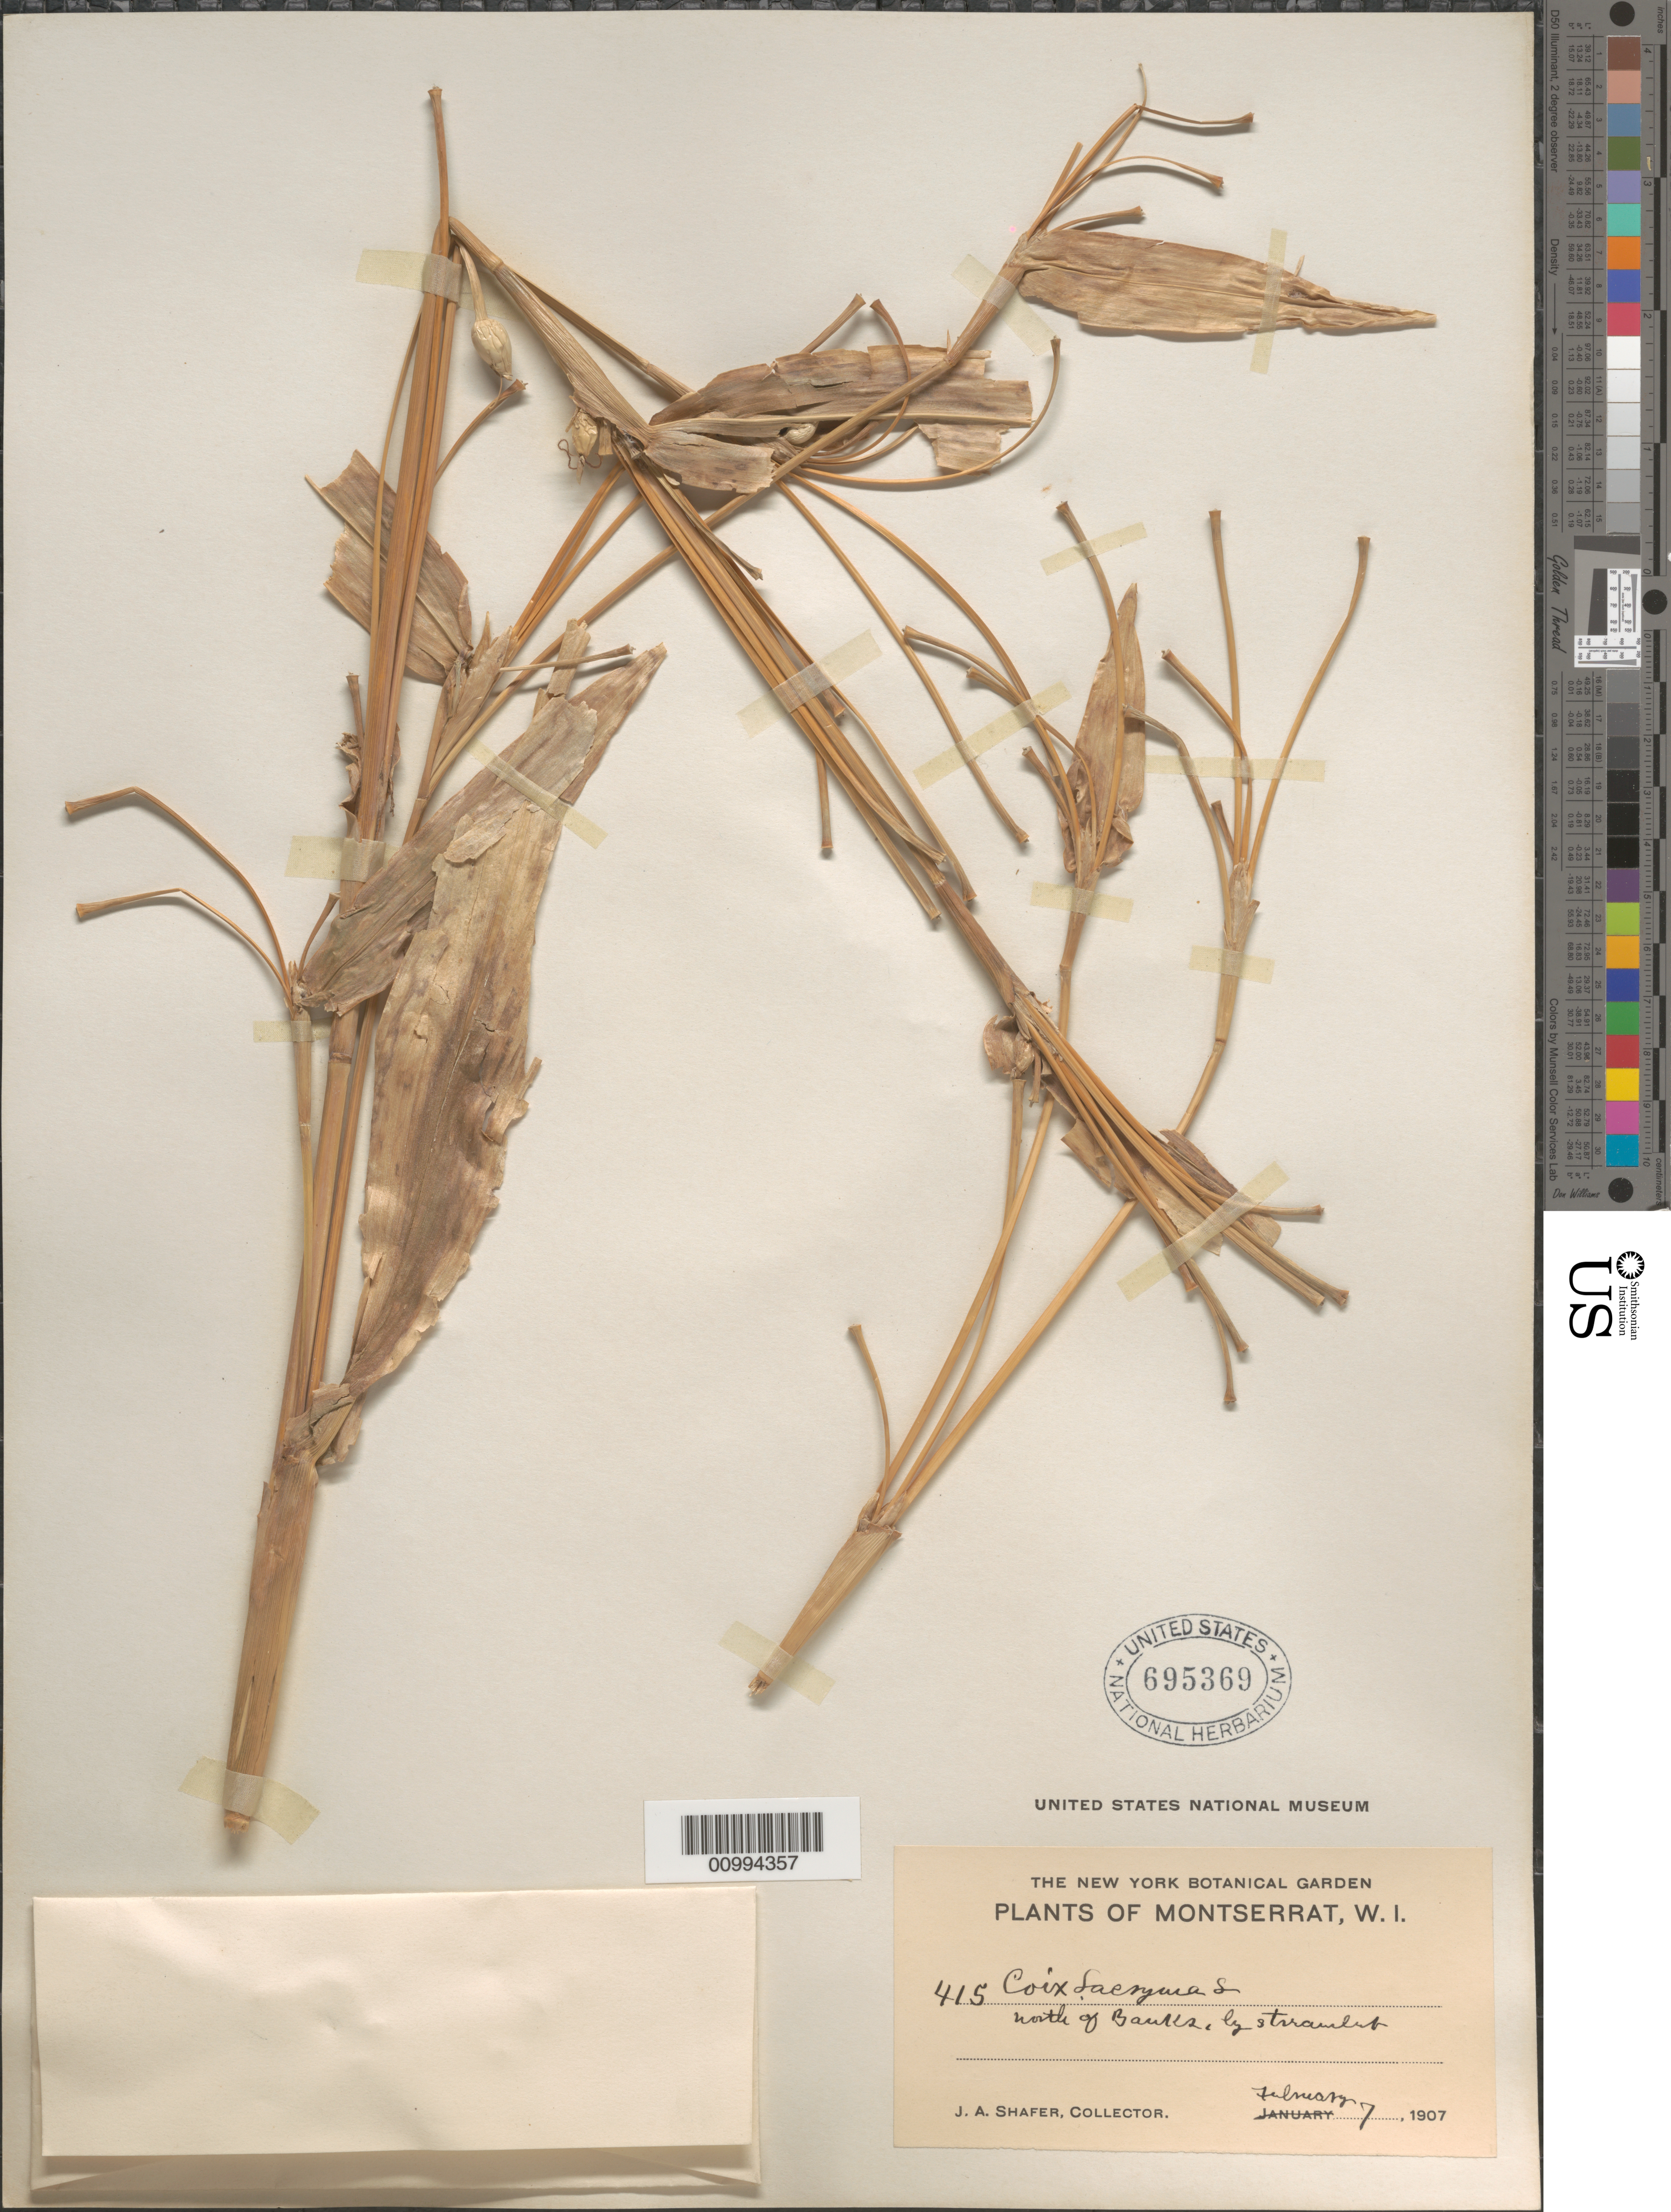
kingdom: Plantae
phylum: Tracheophyta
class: Liliopsida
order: Poales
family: Poaceae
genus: Coix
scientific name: Coix lacryma-jobi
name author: L.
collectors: J. A. Shafer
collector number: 415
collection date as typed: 07 Feb 1907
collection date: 1907-02-07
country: Montserrat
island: Montserrat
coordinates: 0 N, 0 E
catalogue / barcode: US 695369